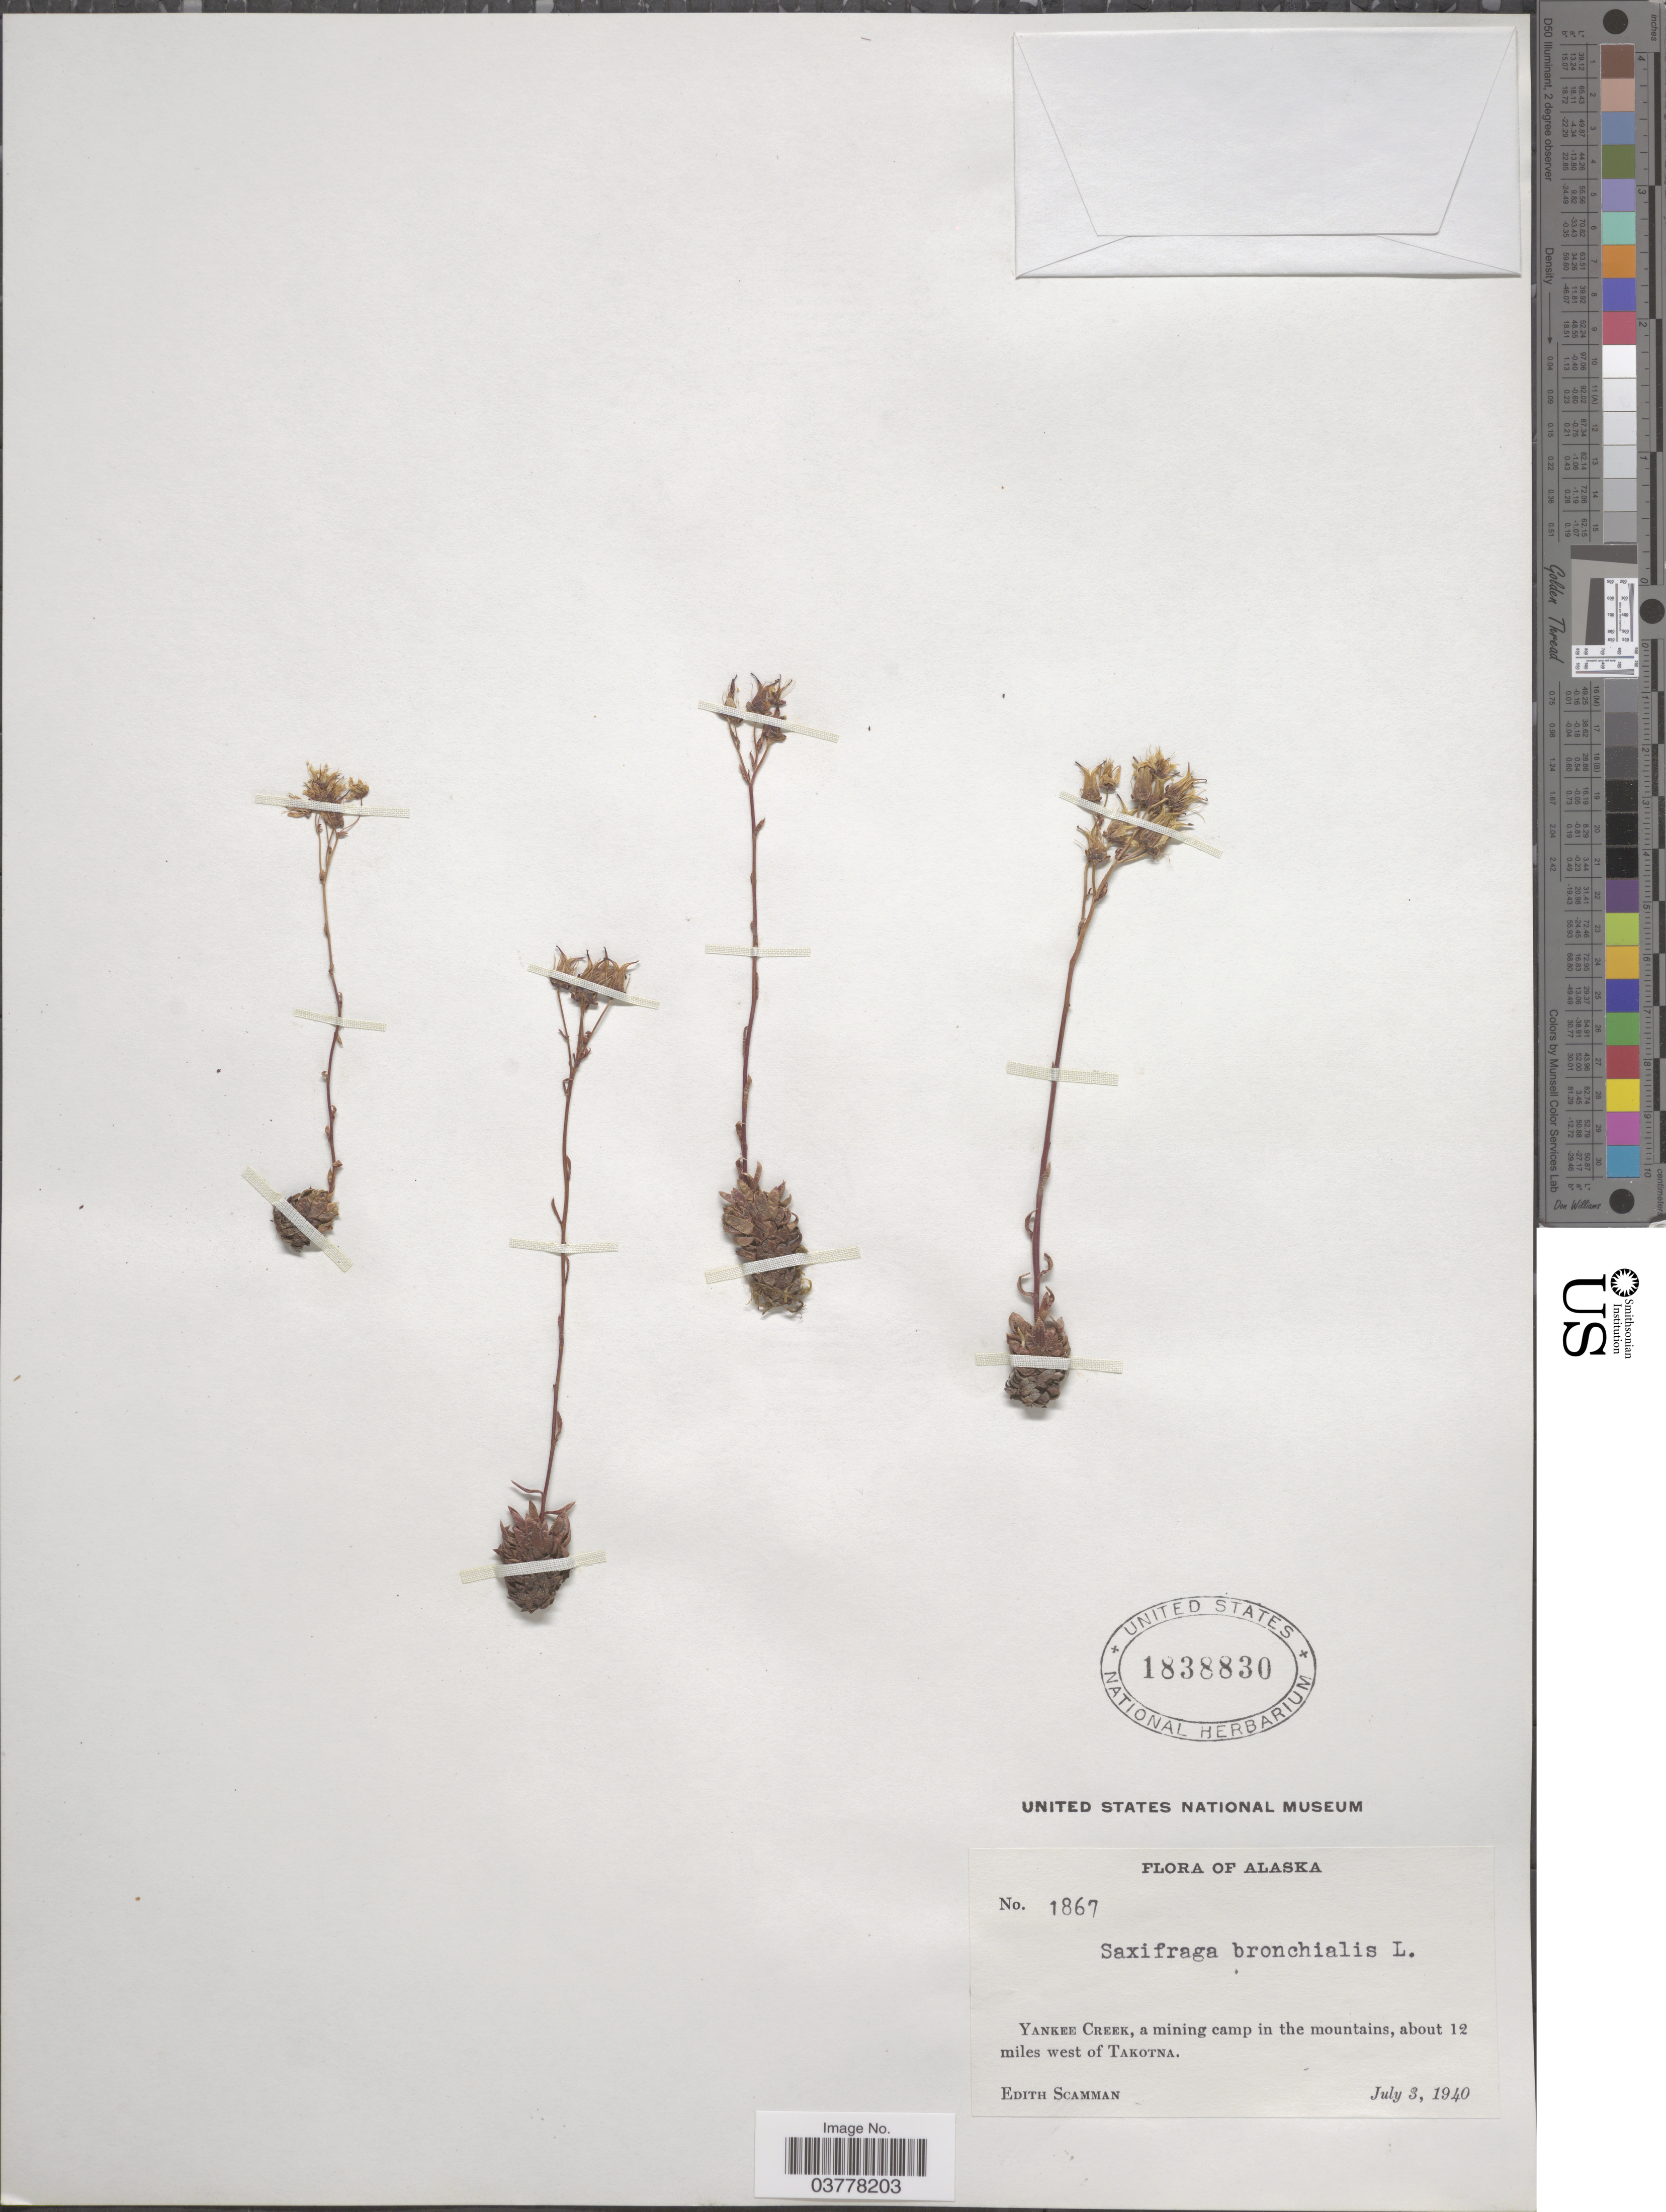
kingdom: Plantae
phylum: Tracheophyta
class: Magnoliopsida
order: Saxifragales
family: Saxifragaceae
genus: Saxifraga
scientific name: Saxifraga bronchialis subsp. funstonii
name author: (Small) Hultén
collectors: E. Scamman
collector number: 1867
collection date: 1940-07-03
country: United States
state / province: Alaska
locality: Yankee Creek, a mining camp in the mountains, about 12 miles west of Takotna.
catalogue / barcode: US 1838830